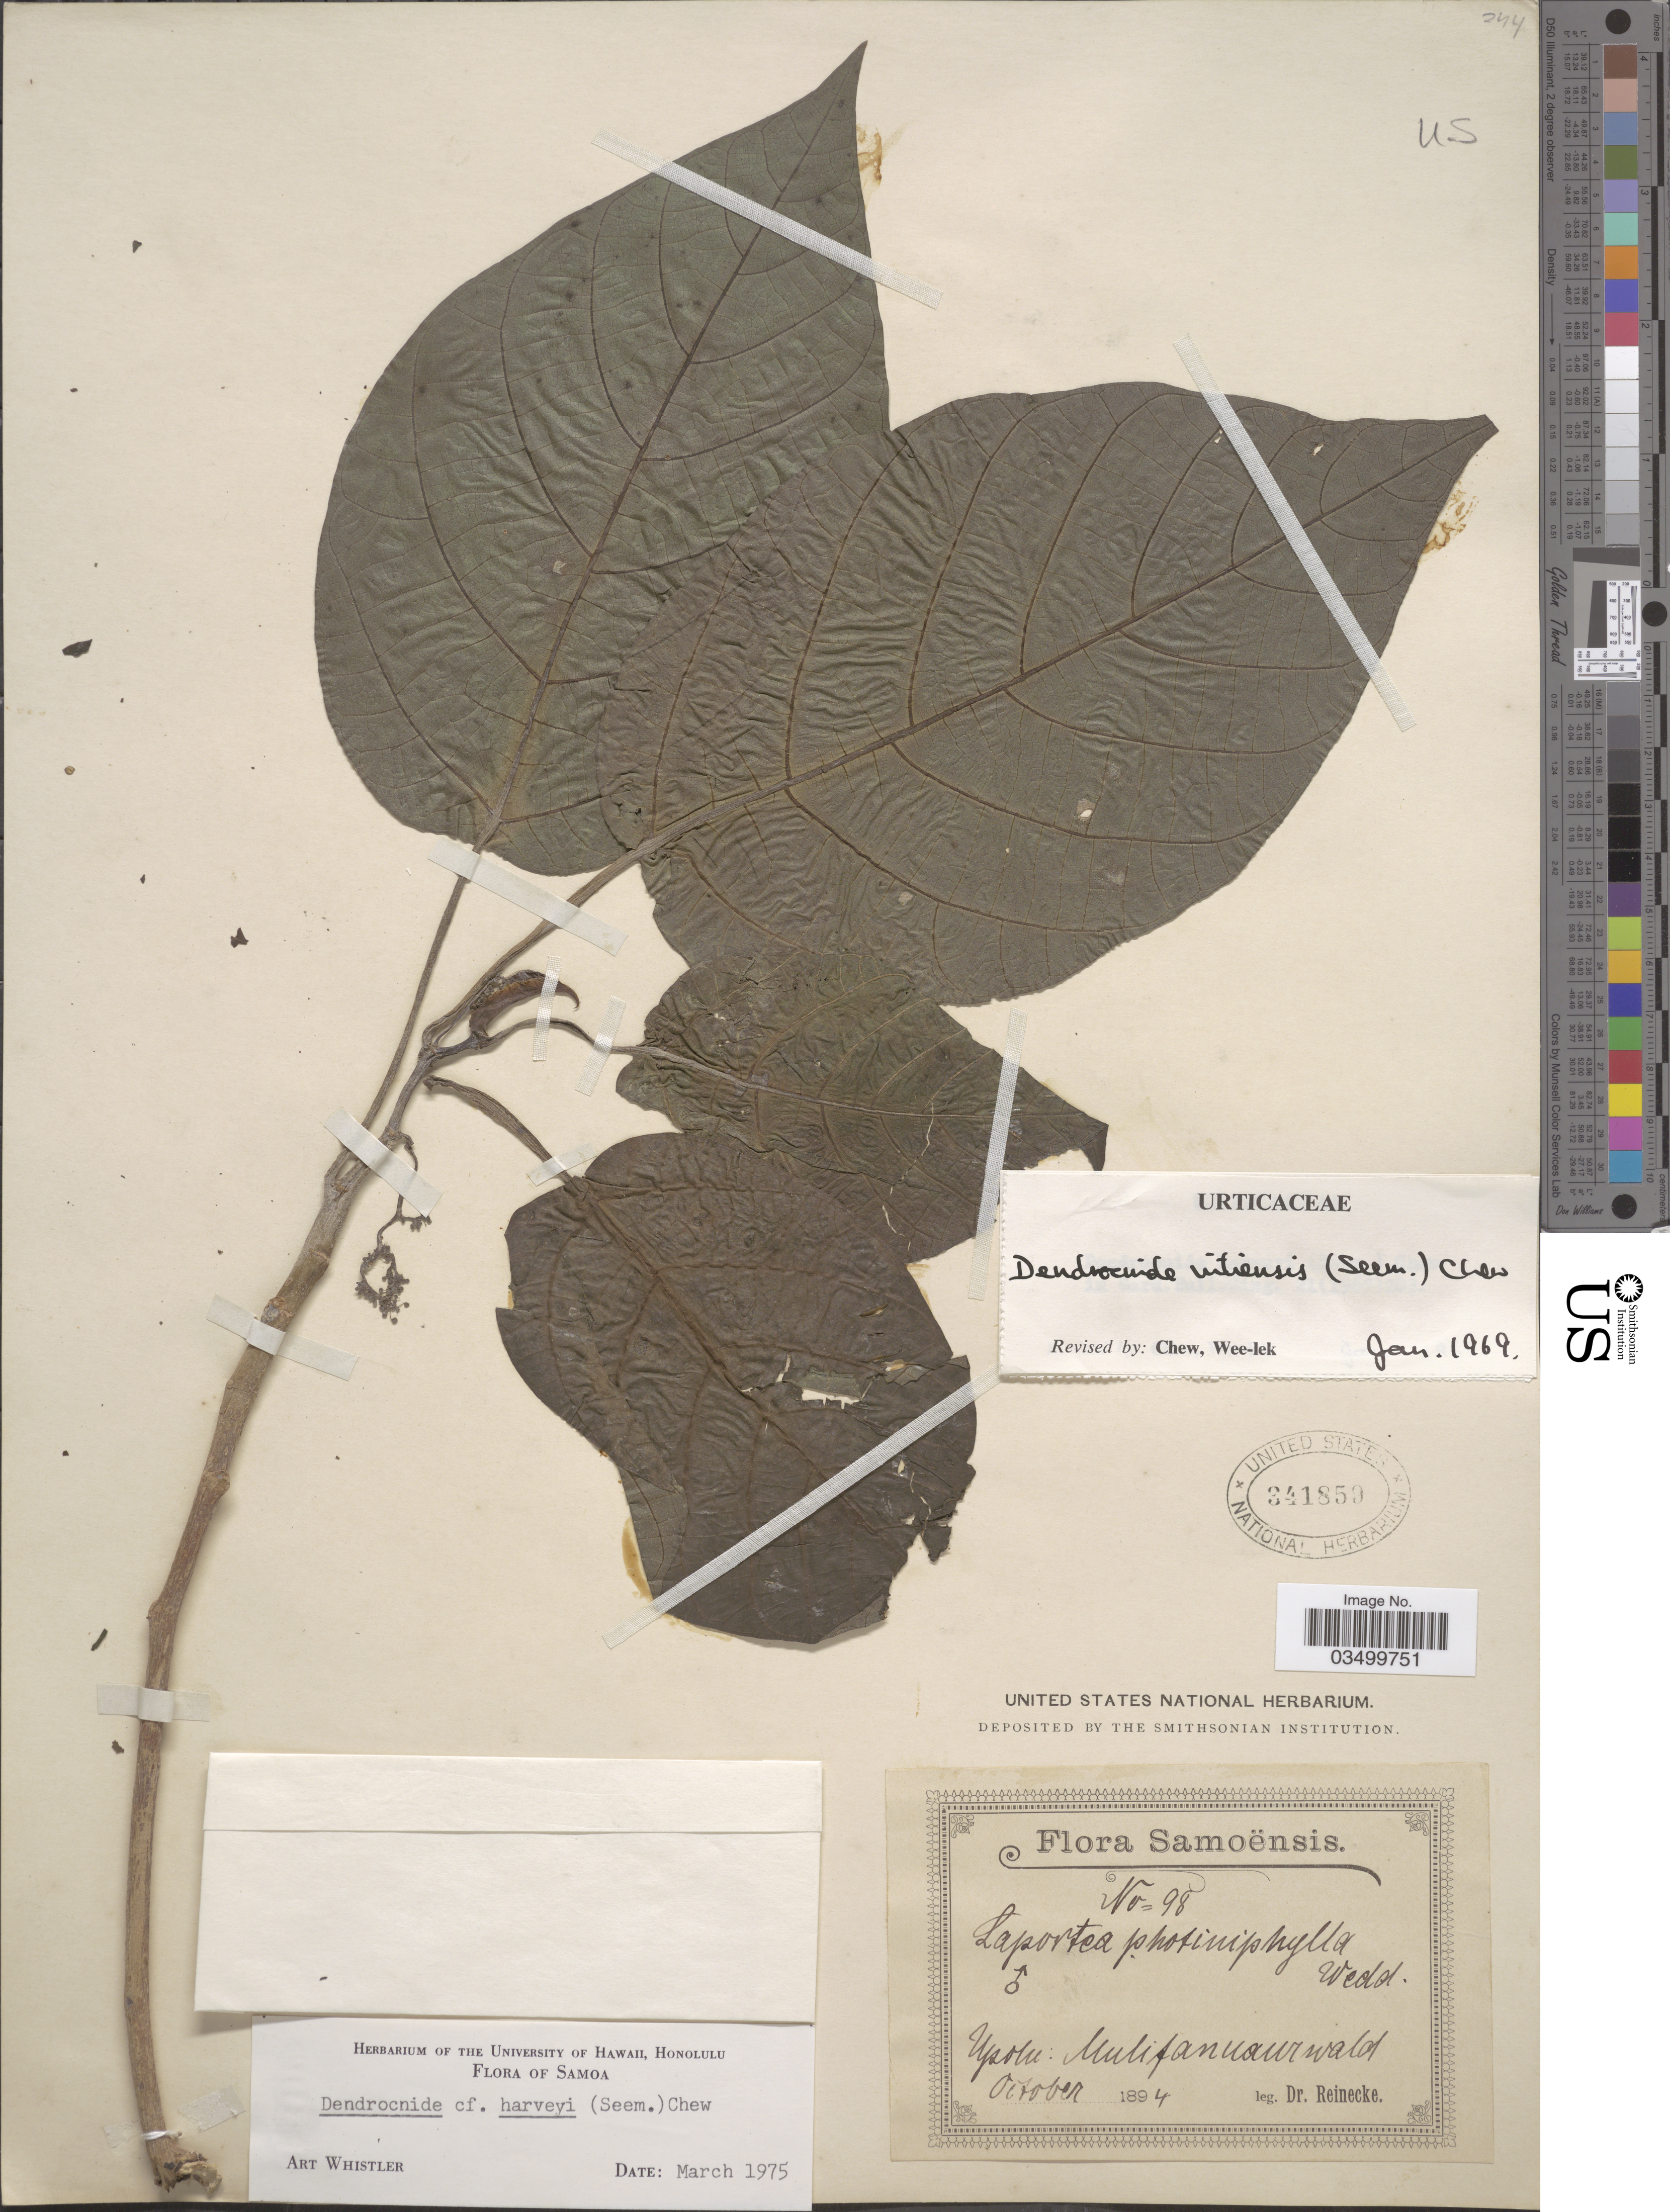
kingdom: Plantae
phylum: Tracheophyta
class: Magnoliopsida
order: Rosales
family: Urticaceae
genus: Dendrocnide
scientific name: Dendrocnide harveyi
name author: (Seem.) Chew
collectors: -- Reinecke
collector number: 98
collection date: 1894-10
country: Samoa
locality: Samoënsis. Upolu: Mulifanuaurwald.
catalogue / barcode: US 341859